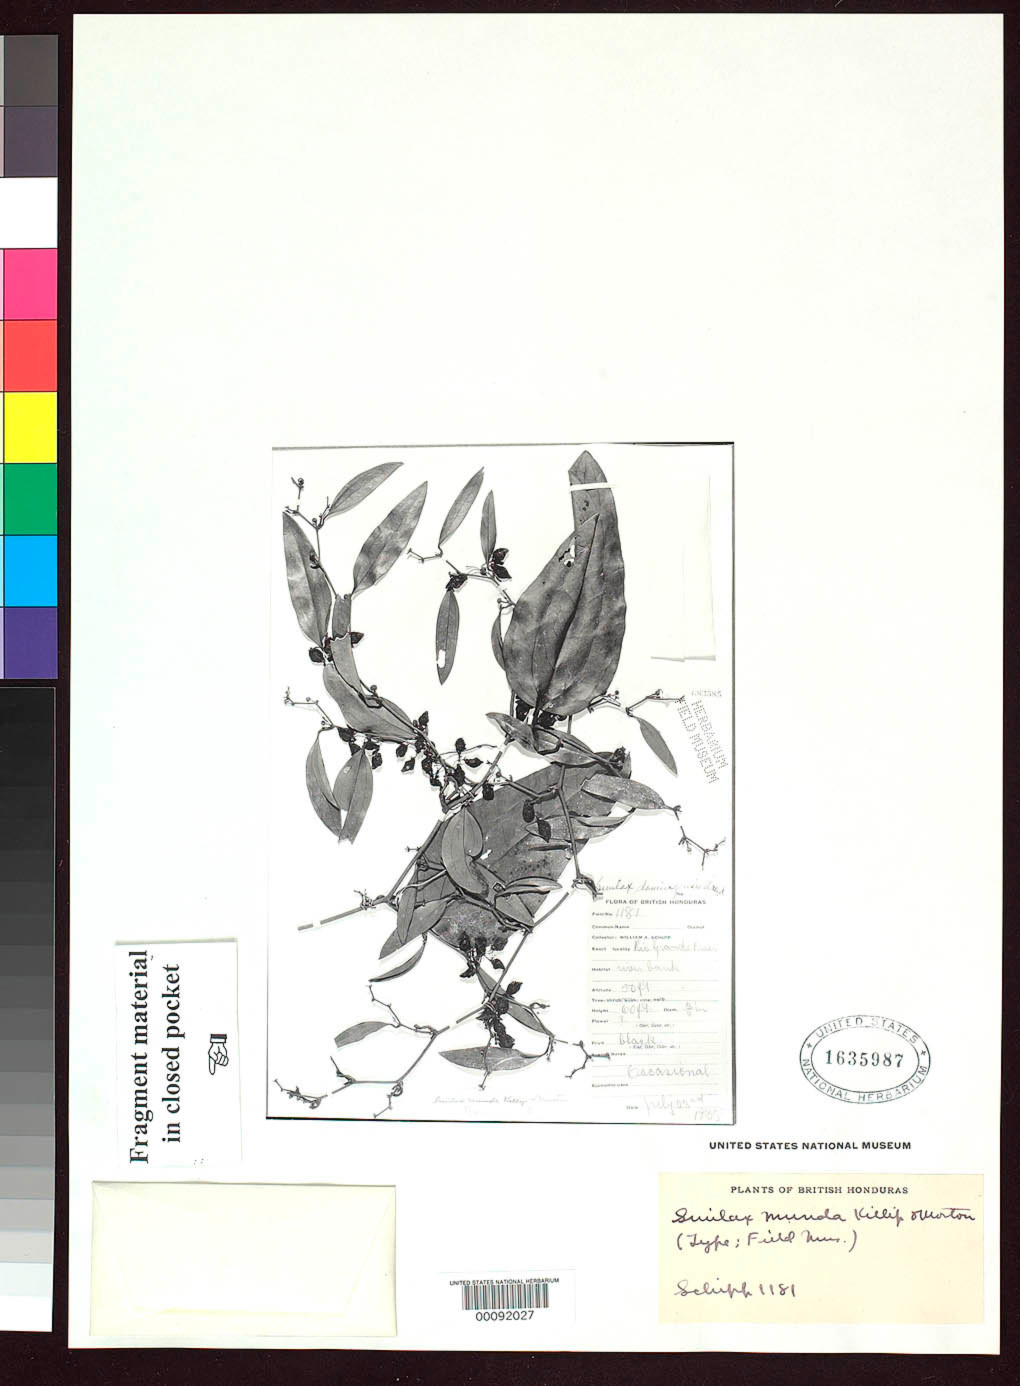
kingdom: Plantae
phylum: Tracheophyta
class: Liliopsida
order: Liliales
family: Smilacaceae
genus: Smilax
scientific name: Smilax munda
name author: Killip & C.V. Morton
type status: Isotype Fragment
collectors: W. Schipp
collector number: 1181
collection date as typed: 23 Jul 1933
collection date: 1933-07-23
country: Belize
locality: Rio Grande River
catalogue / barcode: US 1635987